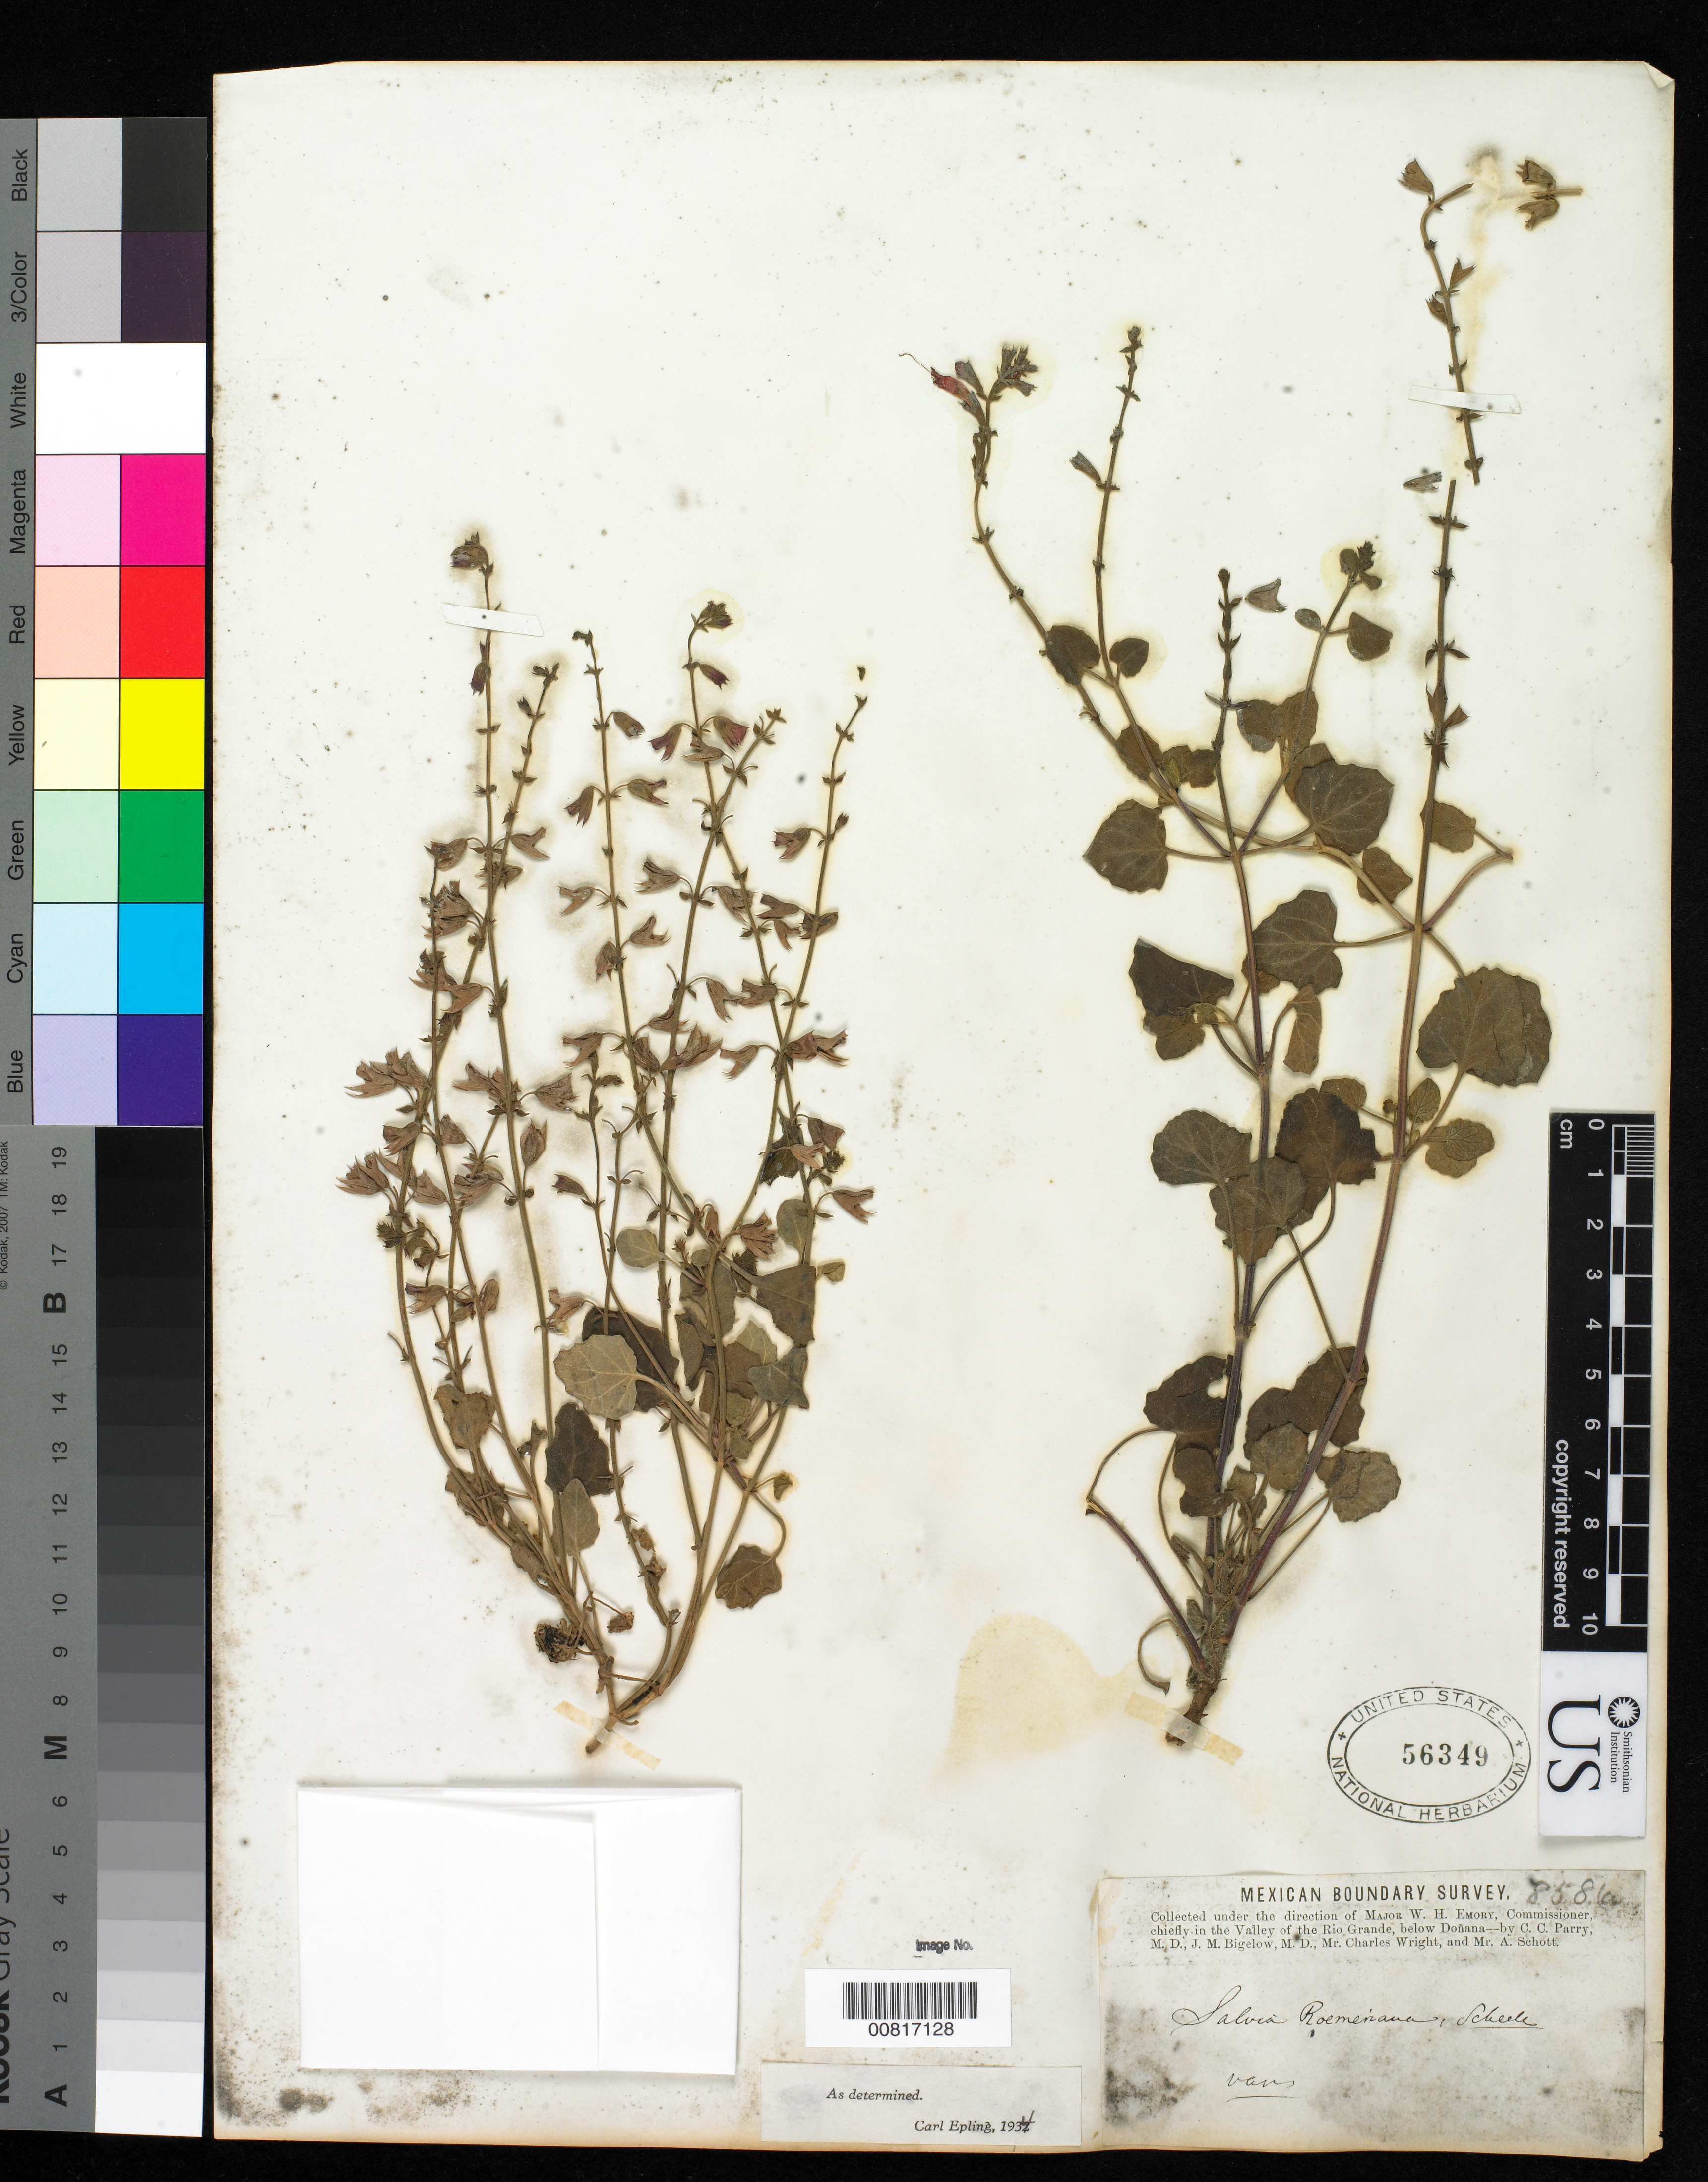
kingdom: Plantae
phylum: Tracheophyta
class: Magnoliopsida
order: Lamiales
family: Lamiaceae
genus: Salvia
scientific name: Salvia roemeriana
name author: Scheele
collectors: C. C. Parry, J. M. Bigelow, C. Wright & A. C. V. Schott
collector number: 858a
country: United States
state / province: New Mexico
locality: Valley of the Rio Grande, below Doñana, New Mexico.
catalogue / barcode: US 56349